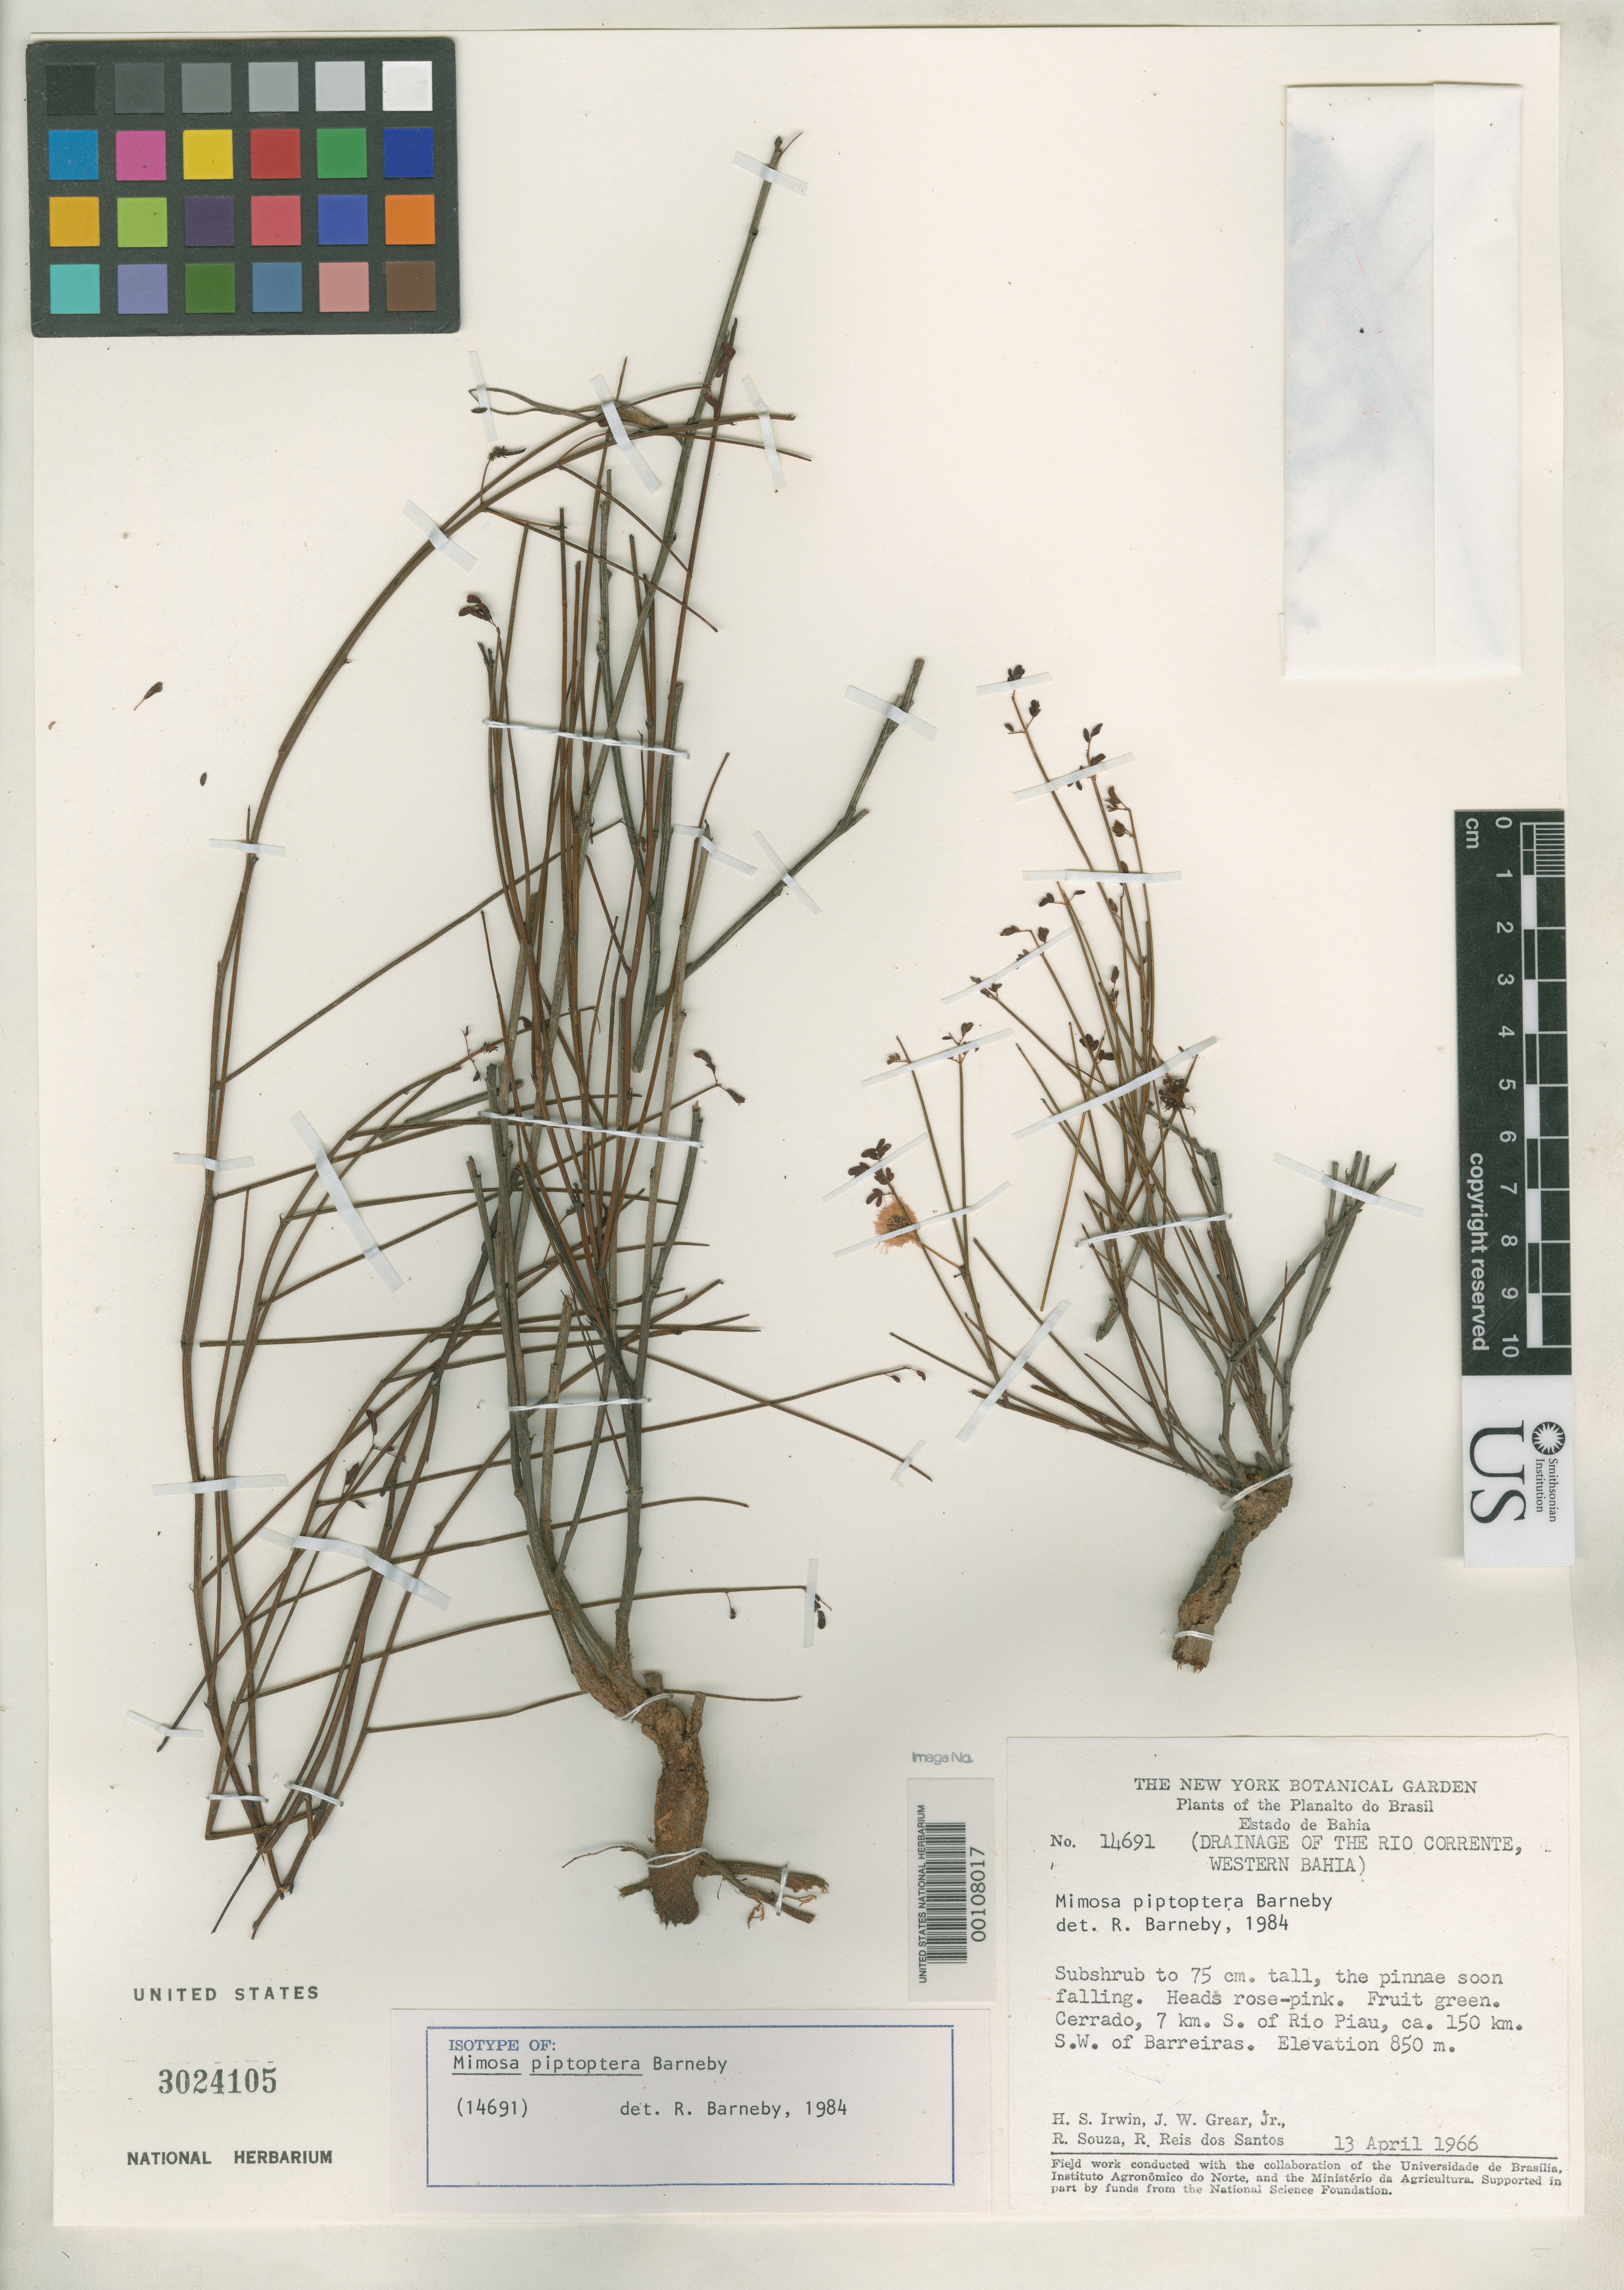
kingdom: Plantae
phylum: Tracheophyta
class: Magnoliopsida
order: Fabales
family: Fabaceae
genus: Mimosa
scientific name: Mimosa piptoptera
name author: Barneby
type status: Isotype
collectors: H. Irwin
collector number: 14691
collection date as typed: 13 Apr 1966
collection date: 1966-04-13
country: Brazil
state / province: Bahia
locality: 7km S of Rio Piau, ca. 150km SW of Barreiras.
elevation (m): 850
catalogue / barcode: US 3024105